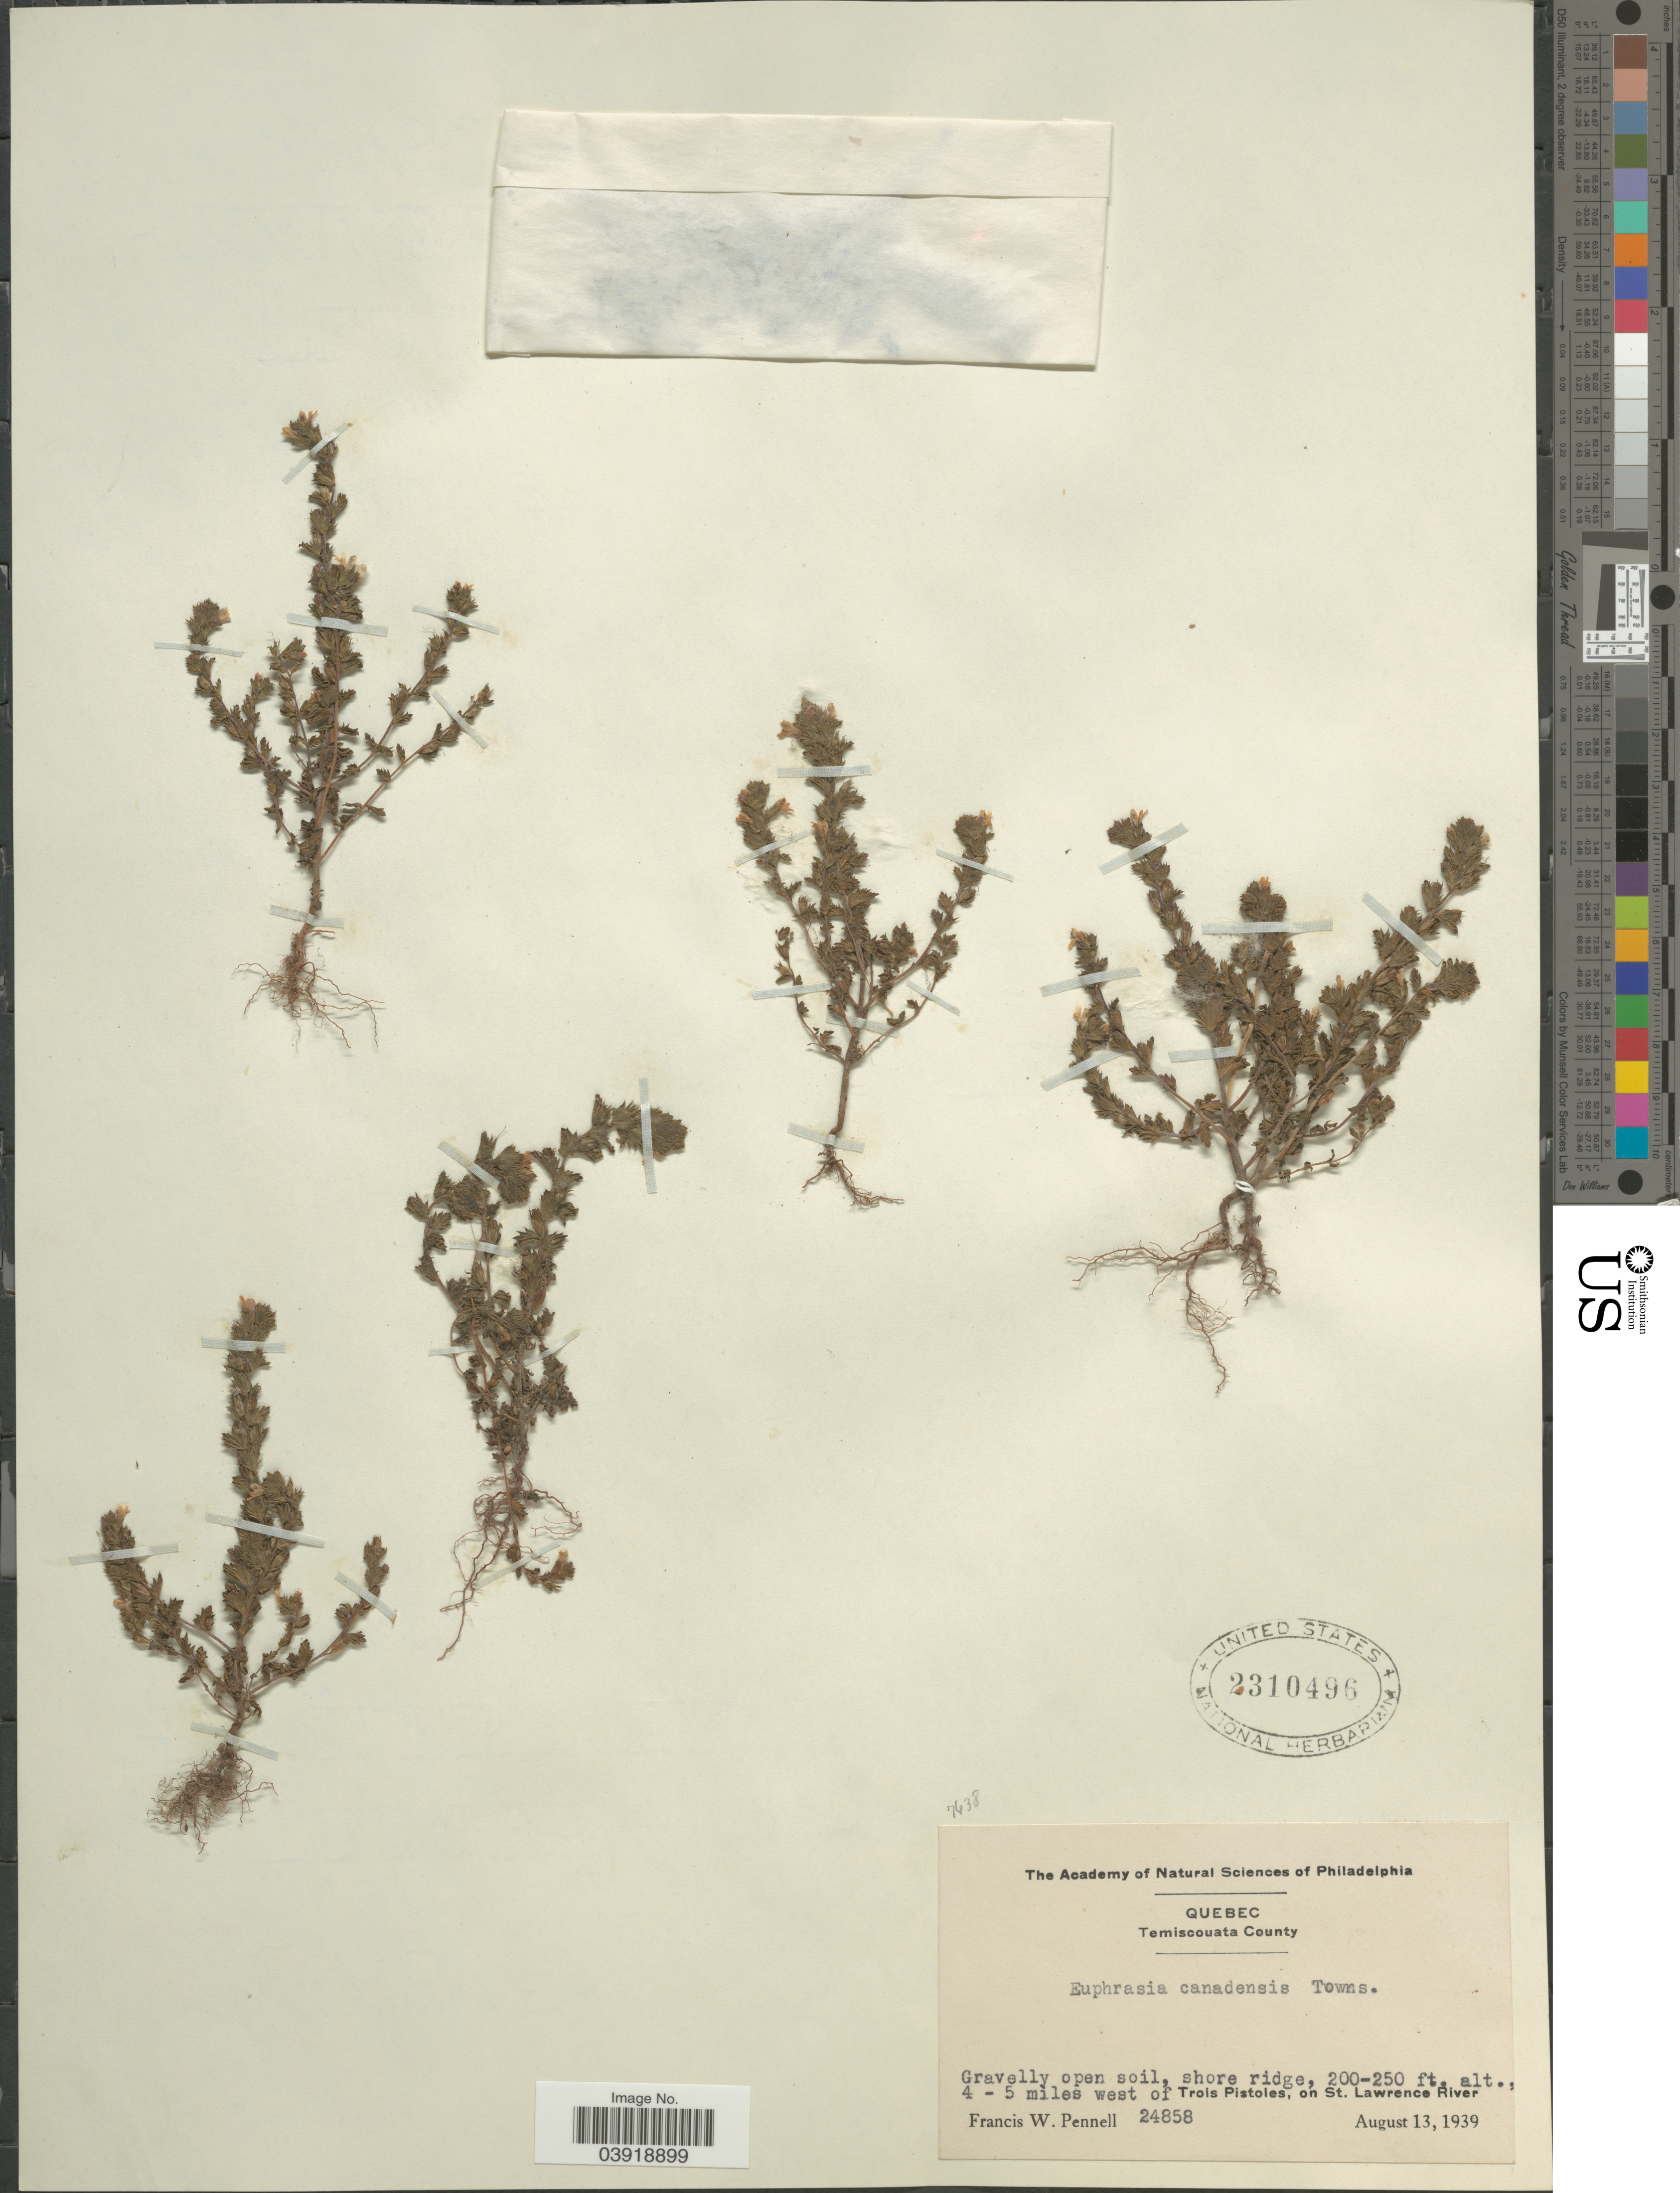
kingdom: Plantae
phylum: Tracheophyta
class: Magnoliopsida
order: Lamiales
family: Orobanchaceae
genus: Euphrasia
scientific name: Euphrasia canadensis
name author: J.F. Towns.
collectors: F. W. Pennell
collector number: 24858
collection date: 1939-08-13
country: Canada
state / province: Quebec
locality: Temiscouata County. 4 - 5 miles west of Trois Pistoles, on St. Lawrence River.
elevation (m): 61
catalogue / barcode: US 2310496